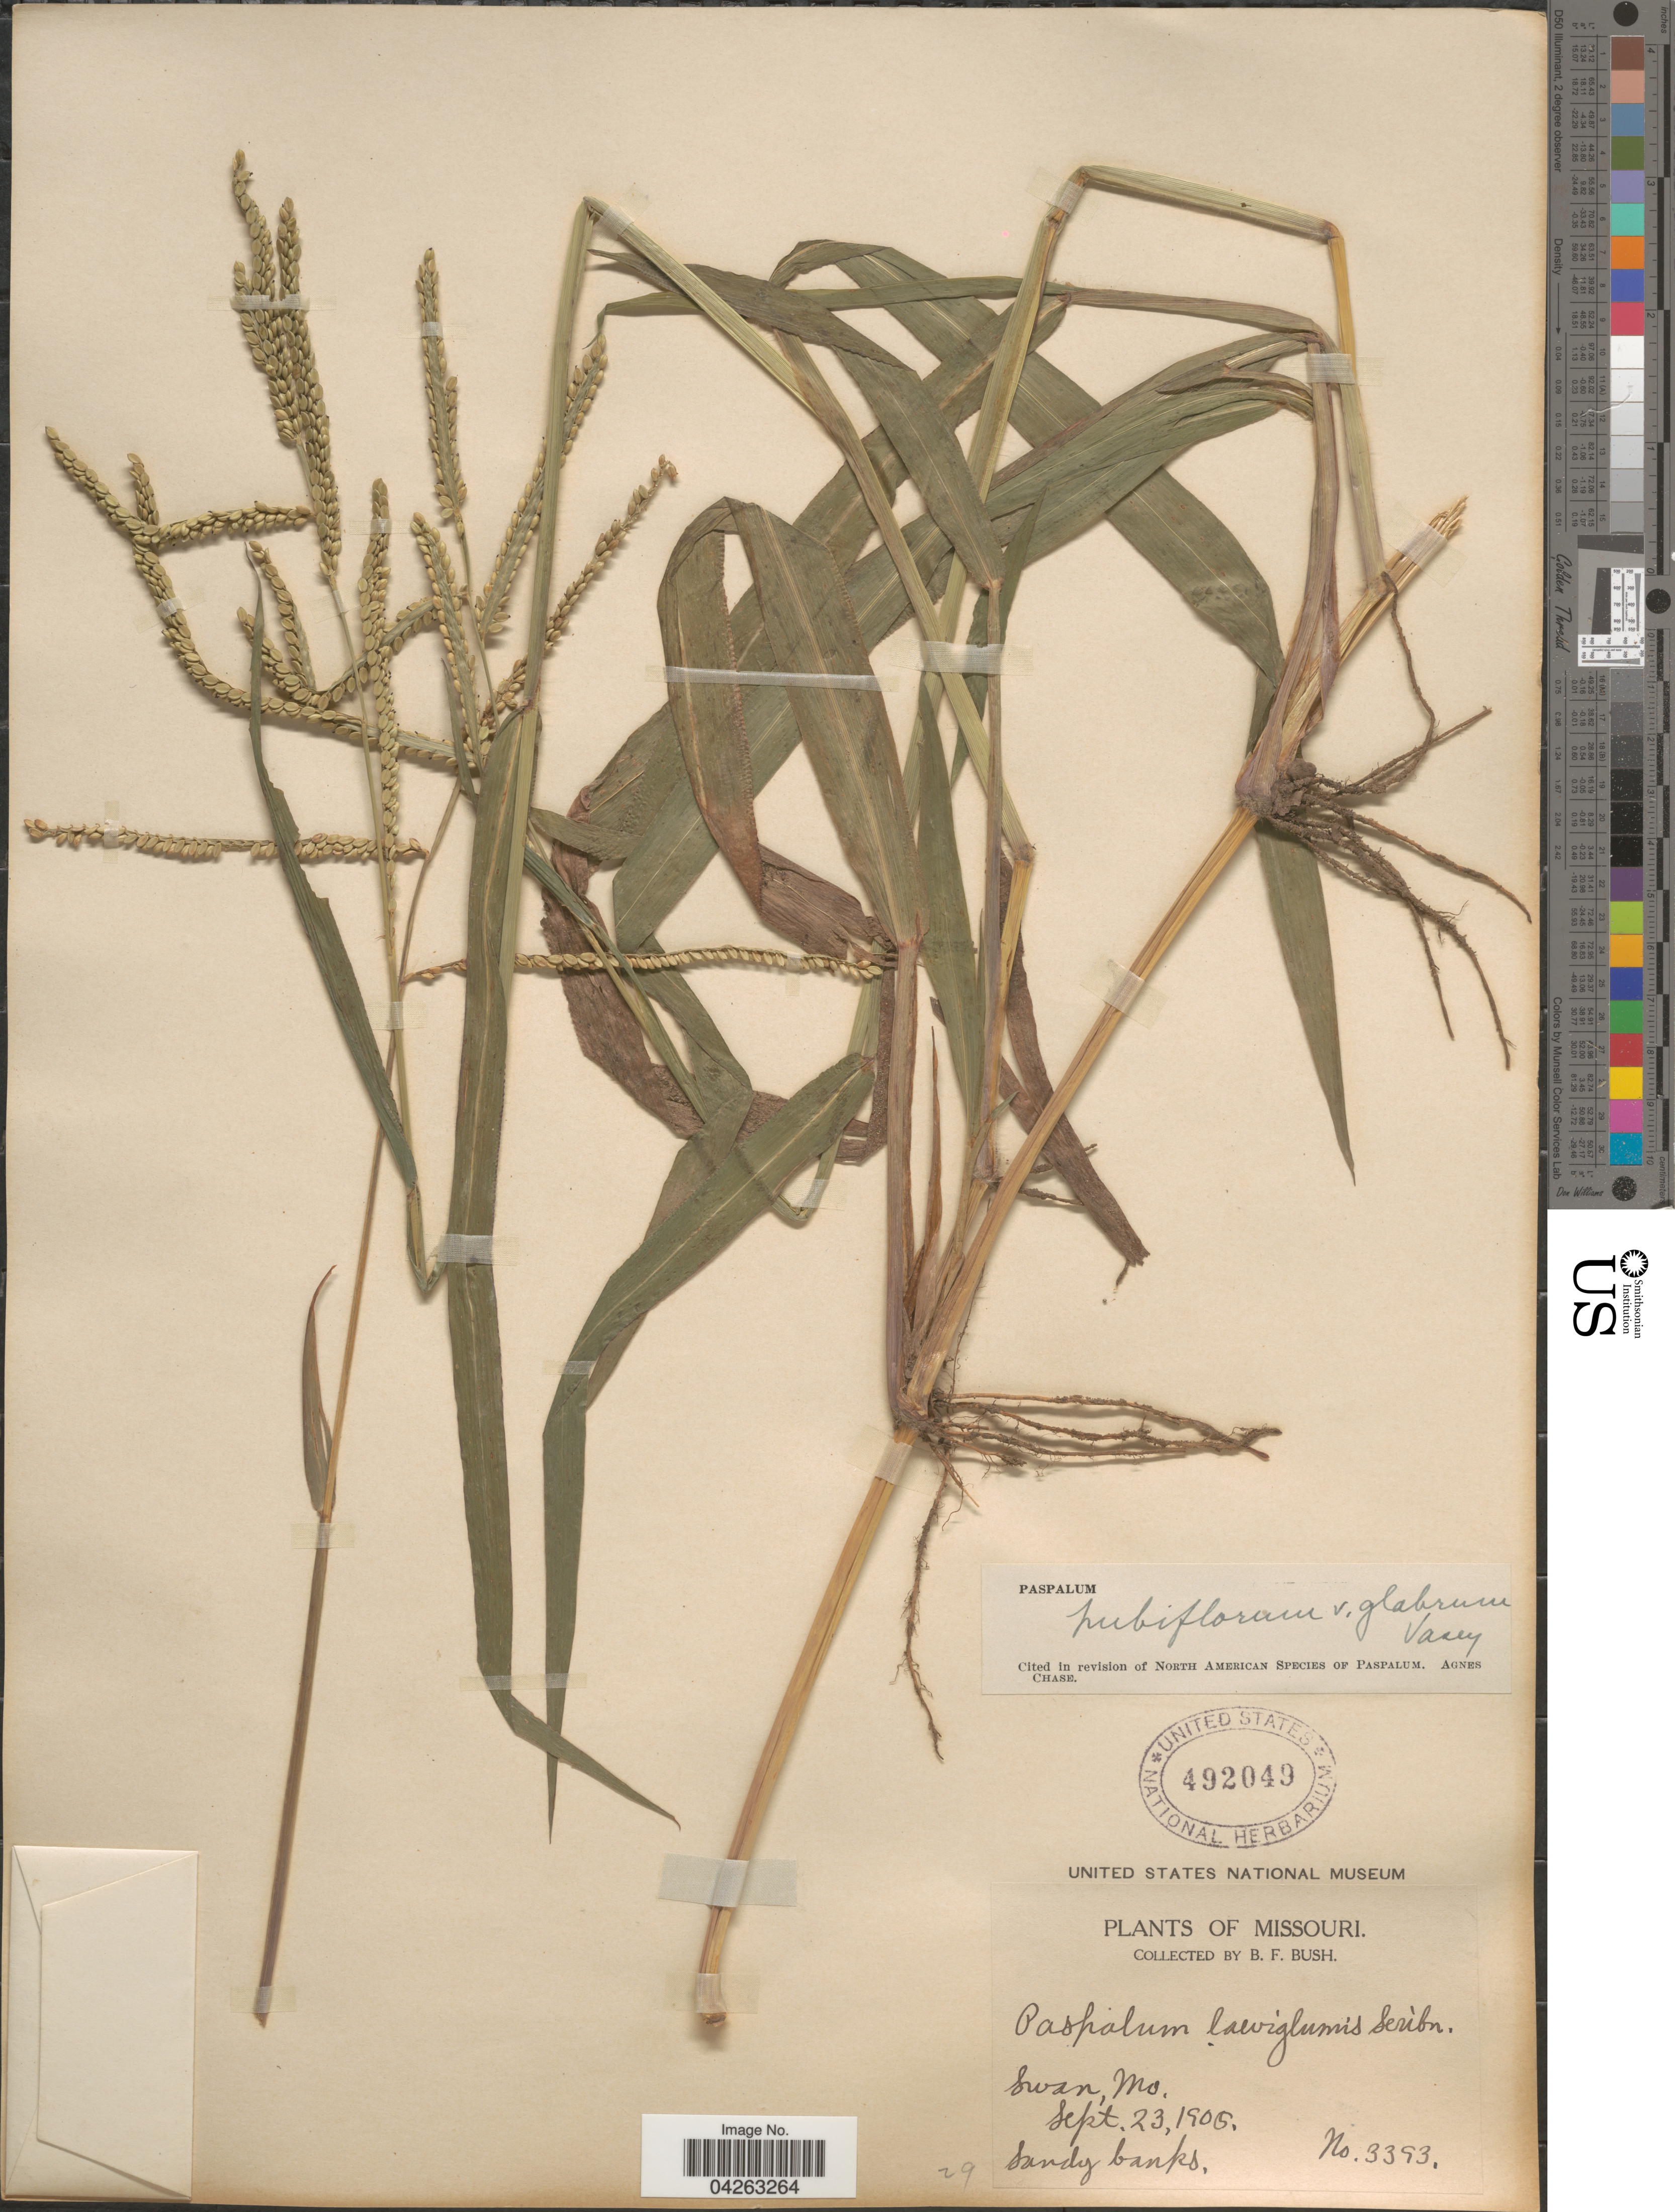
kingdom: Plantae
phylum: Tracheophyta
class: Liliopsida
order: Poales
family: Poaceae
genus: Paspalum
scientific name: Paspalum pubiflorum var. glabrum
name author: Vasey ex Scribn.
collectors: B. F. Bush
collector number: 3393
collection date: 1905-09-23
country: United States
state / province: Missouri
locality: Swan.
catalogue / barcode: US 492049